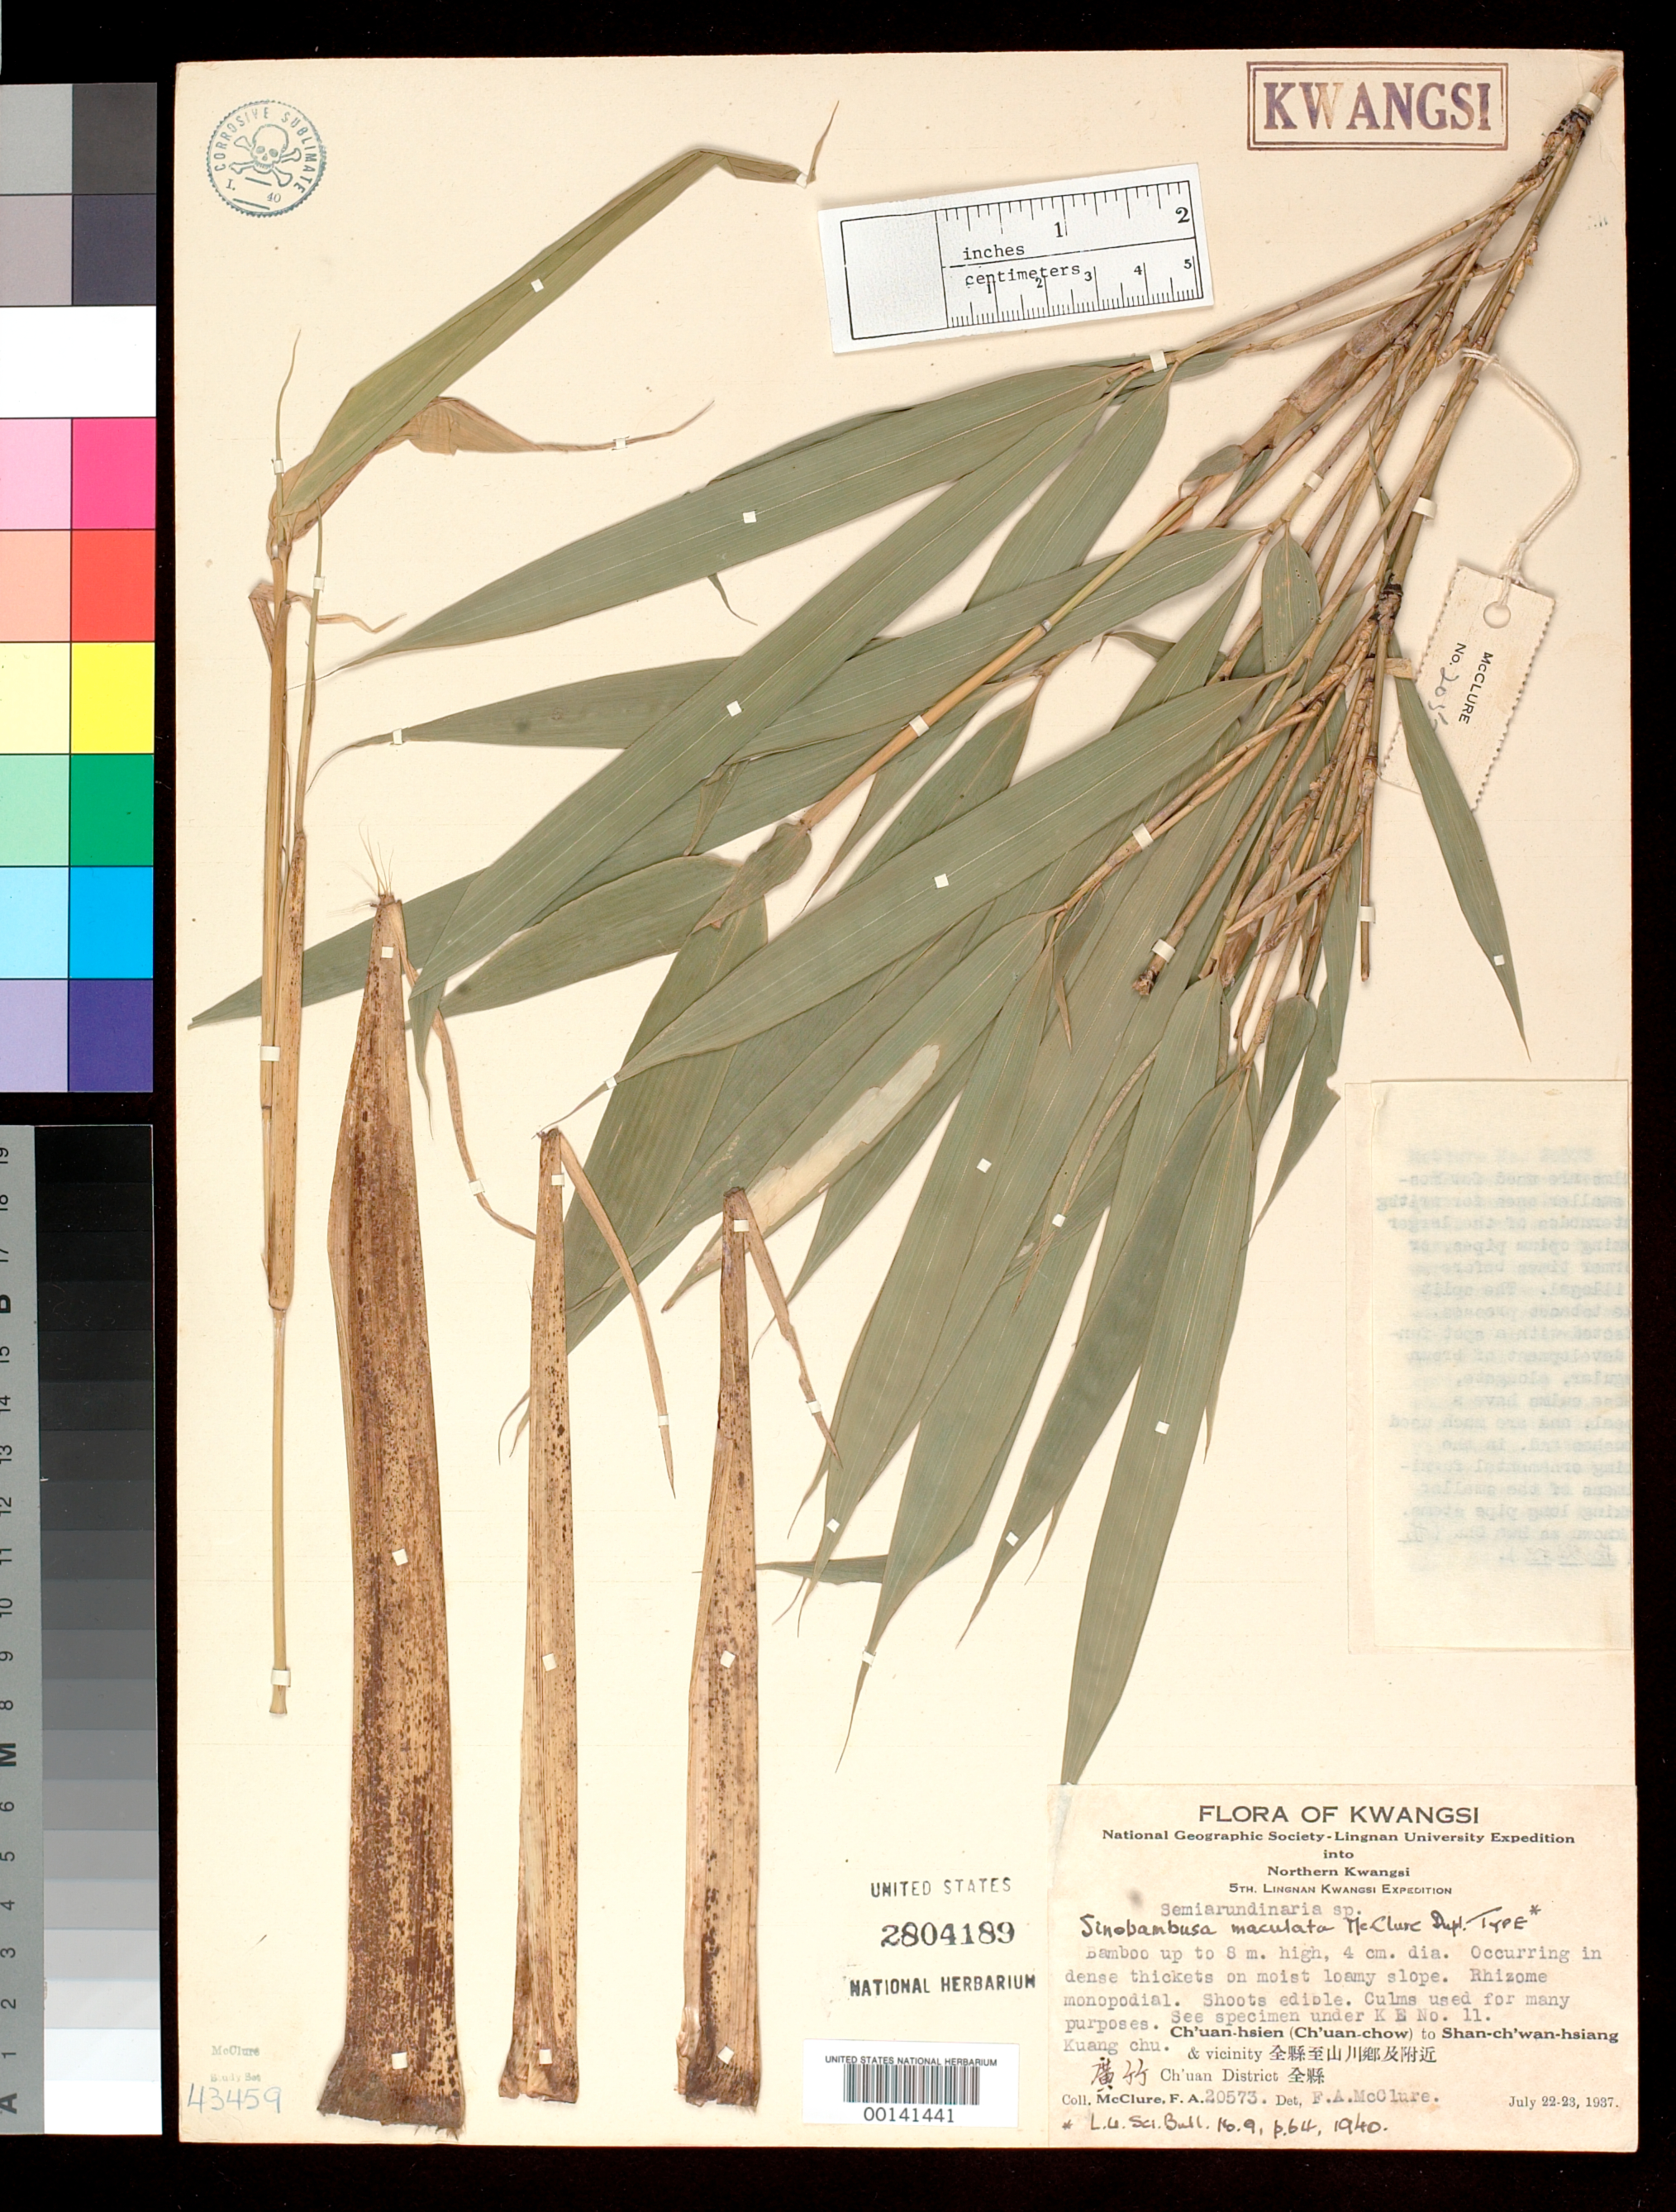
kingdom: Plantae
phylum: Tracheophyta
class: Liliopsida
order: Poales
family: Poaceae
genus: Sinobambusa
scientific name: Sinobambusa maculata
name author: McClure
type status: Isotype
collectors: F. A. McClure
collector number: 20573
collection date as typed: July 22-23, 1937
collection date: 1937-07-22/1937-07-23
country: China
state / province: Guangxi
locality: Northern Kwangsi, Ch'uan-hsien (Ch'uan-Chow) to Shan-ch'wan-hsiang. Kuang chu & vicinity, Ch'uan District.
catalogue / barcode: US 2804189